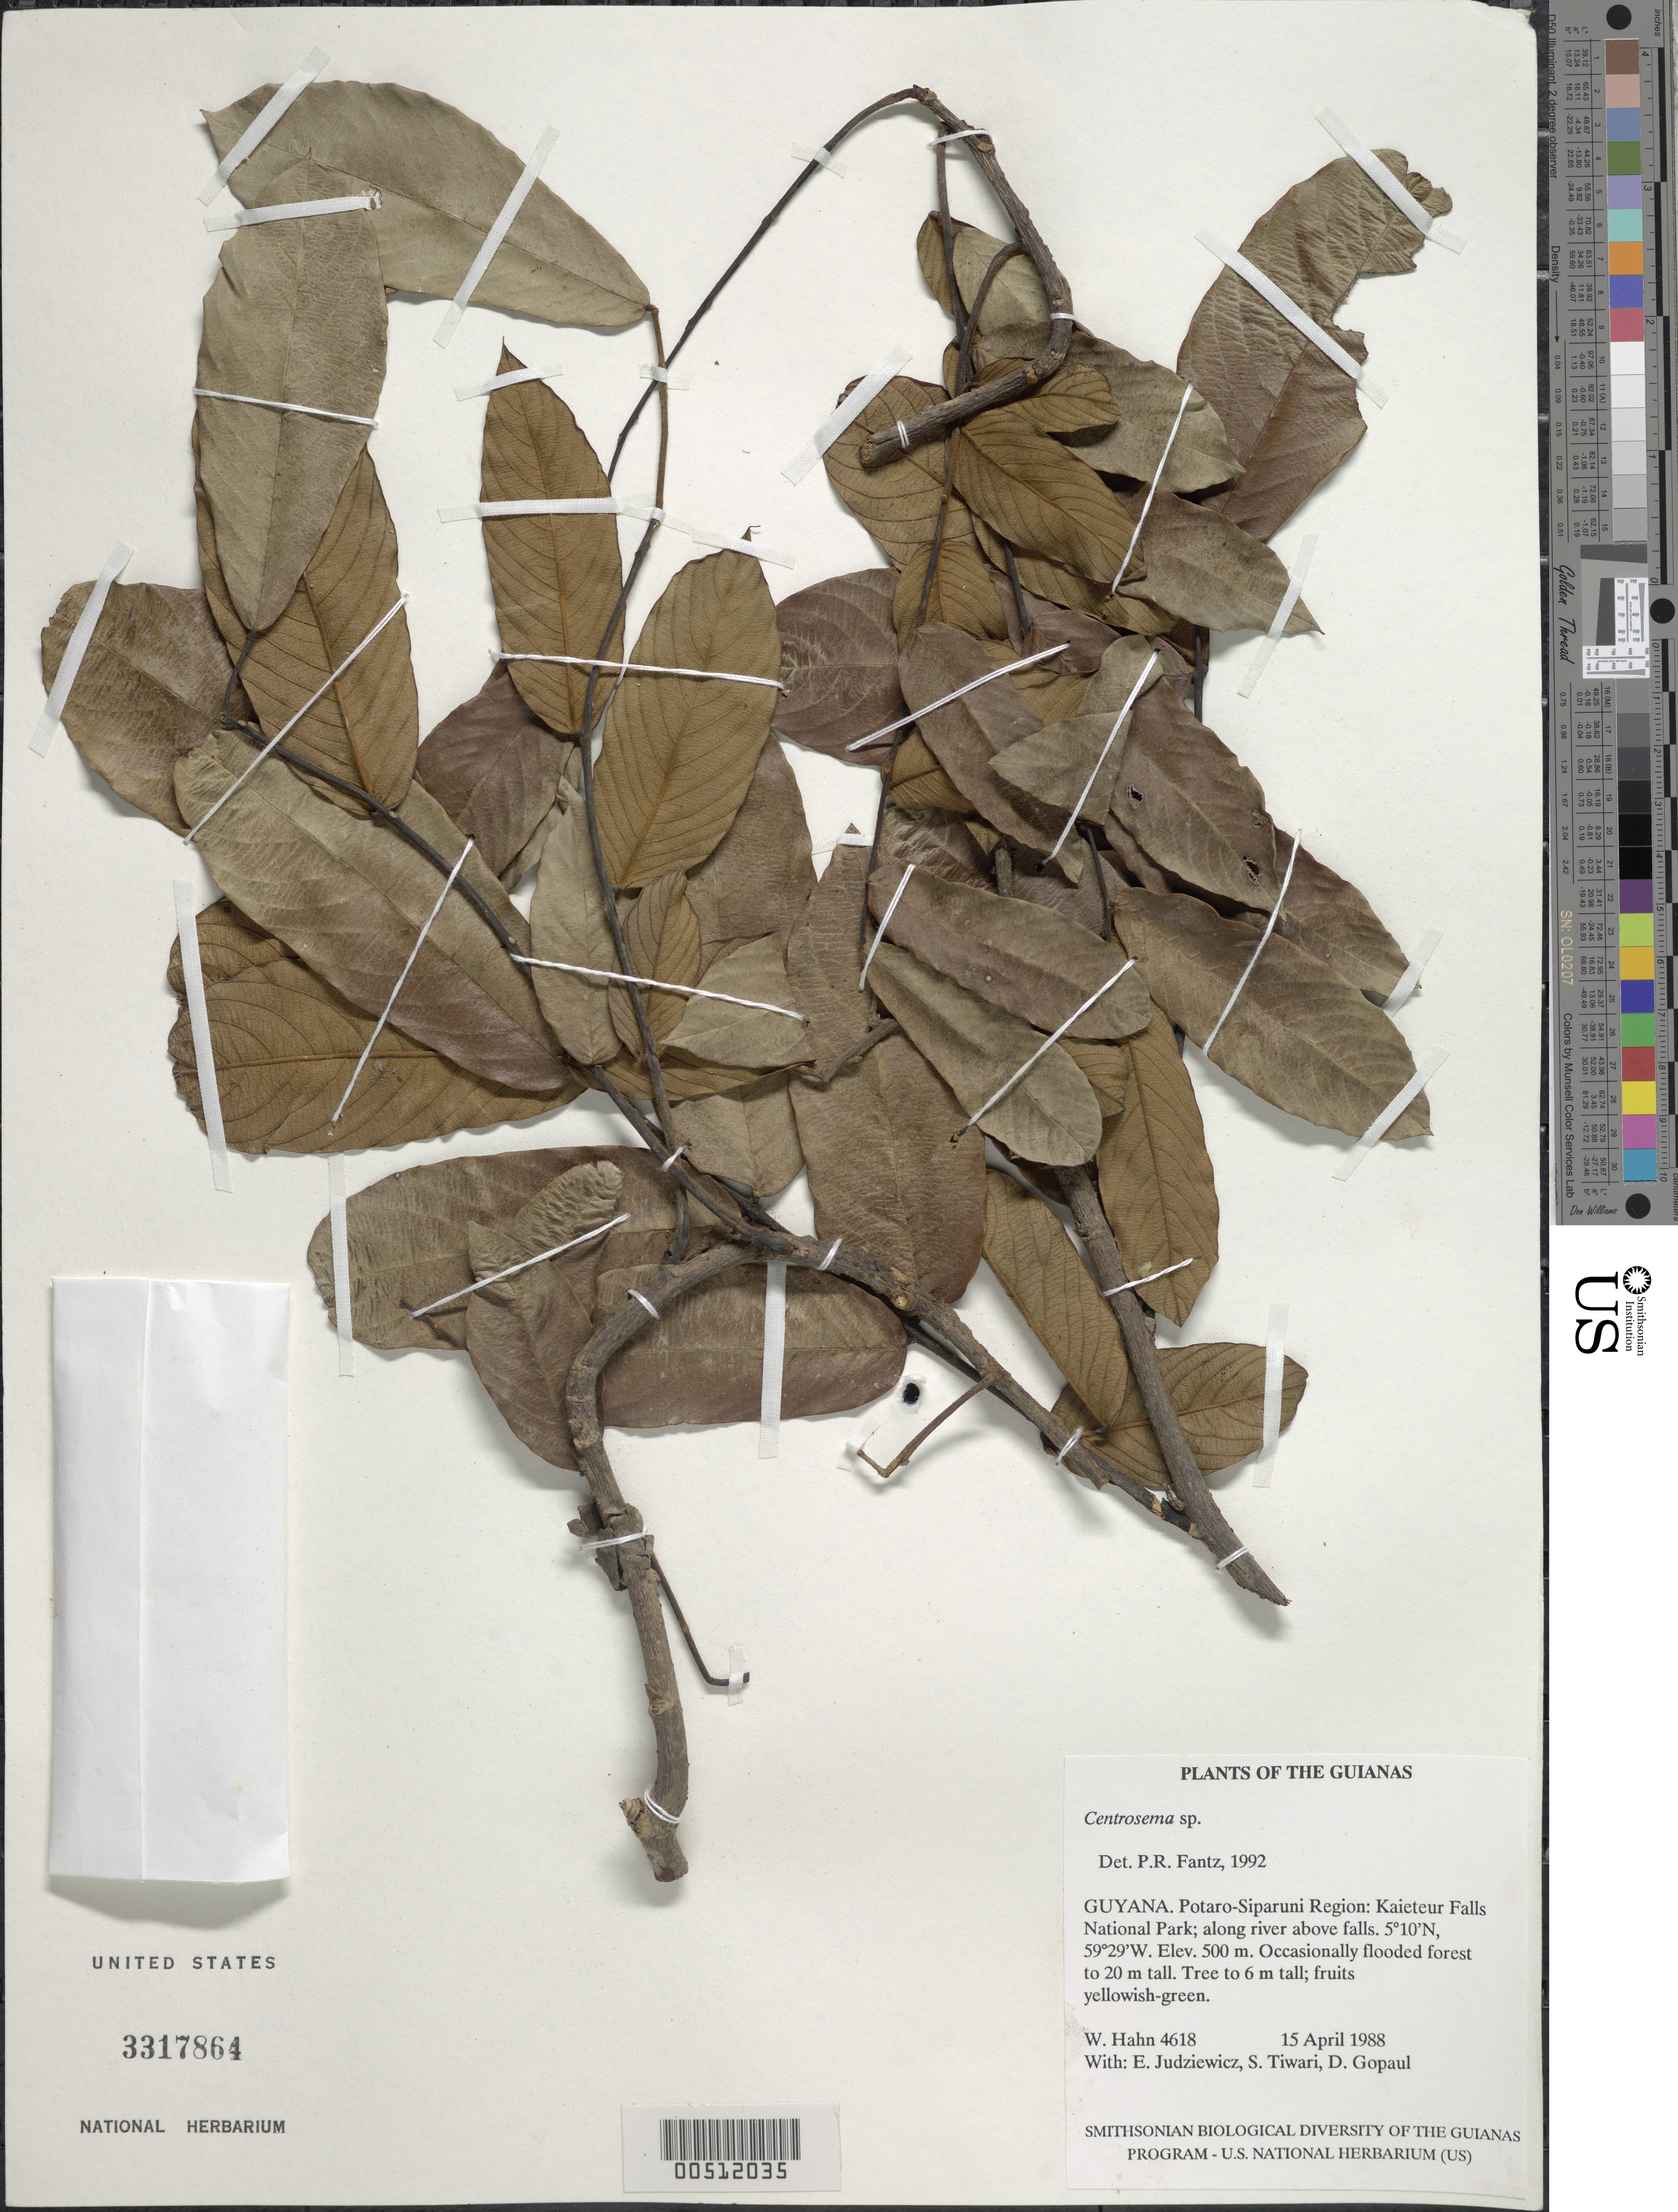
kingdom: Plantae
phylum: Tracheophyta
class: Magnoliopsida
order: Fabales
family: Fabaceae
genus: Machaerium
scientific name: Machaerium quinatum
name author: (Aubl.) Sandwith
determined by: Barneby, Rupert C., (NY)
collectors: W. Hahn, E. J. Judziewicz, S. Tiwari & D. Gopaul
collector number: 4618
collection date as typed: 15 April 1988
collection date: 1988-04-15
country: Guyana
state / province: Potaro-Siparuni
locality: Kaieteur Falls National Park; along river above falls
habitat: Occasionally flooded forest to 20 m tall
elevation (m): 500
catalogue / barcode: US 3317864